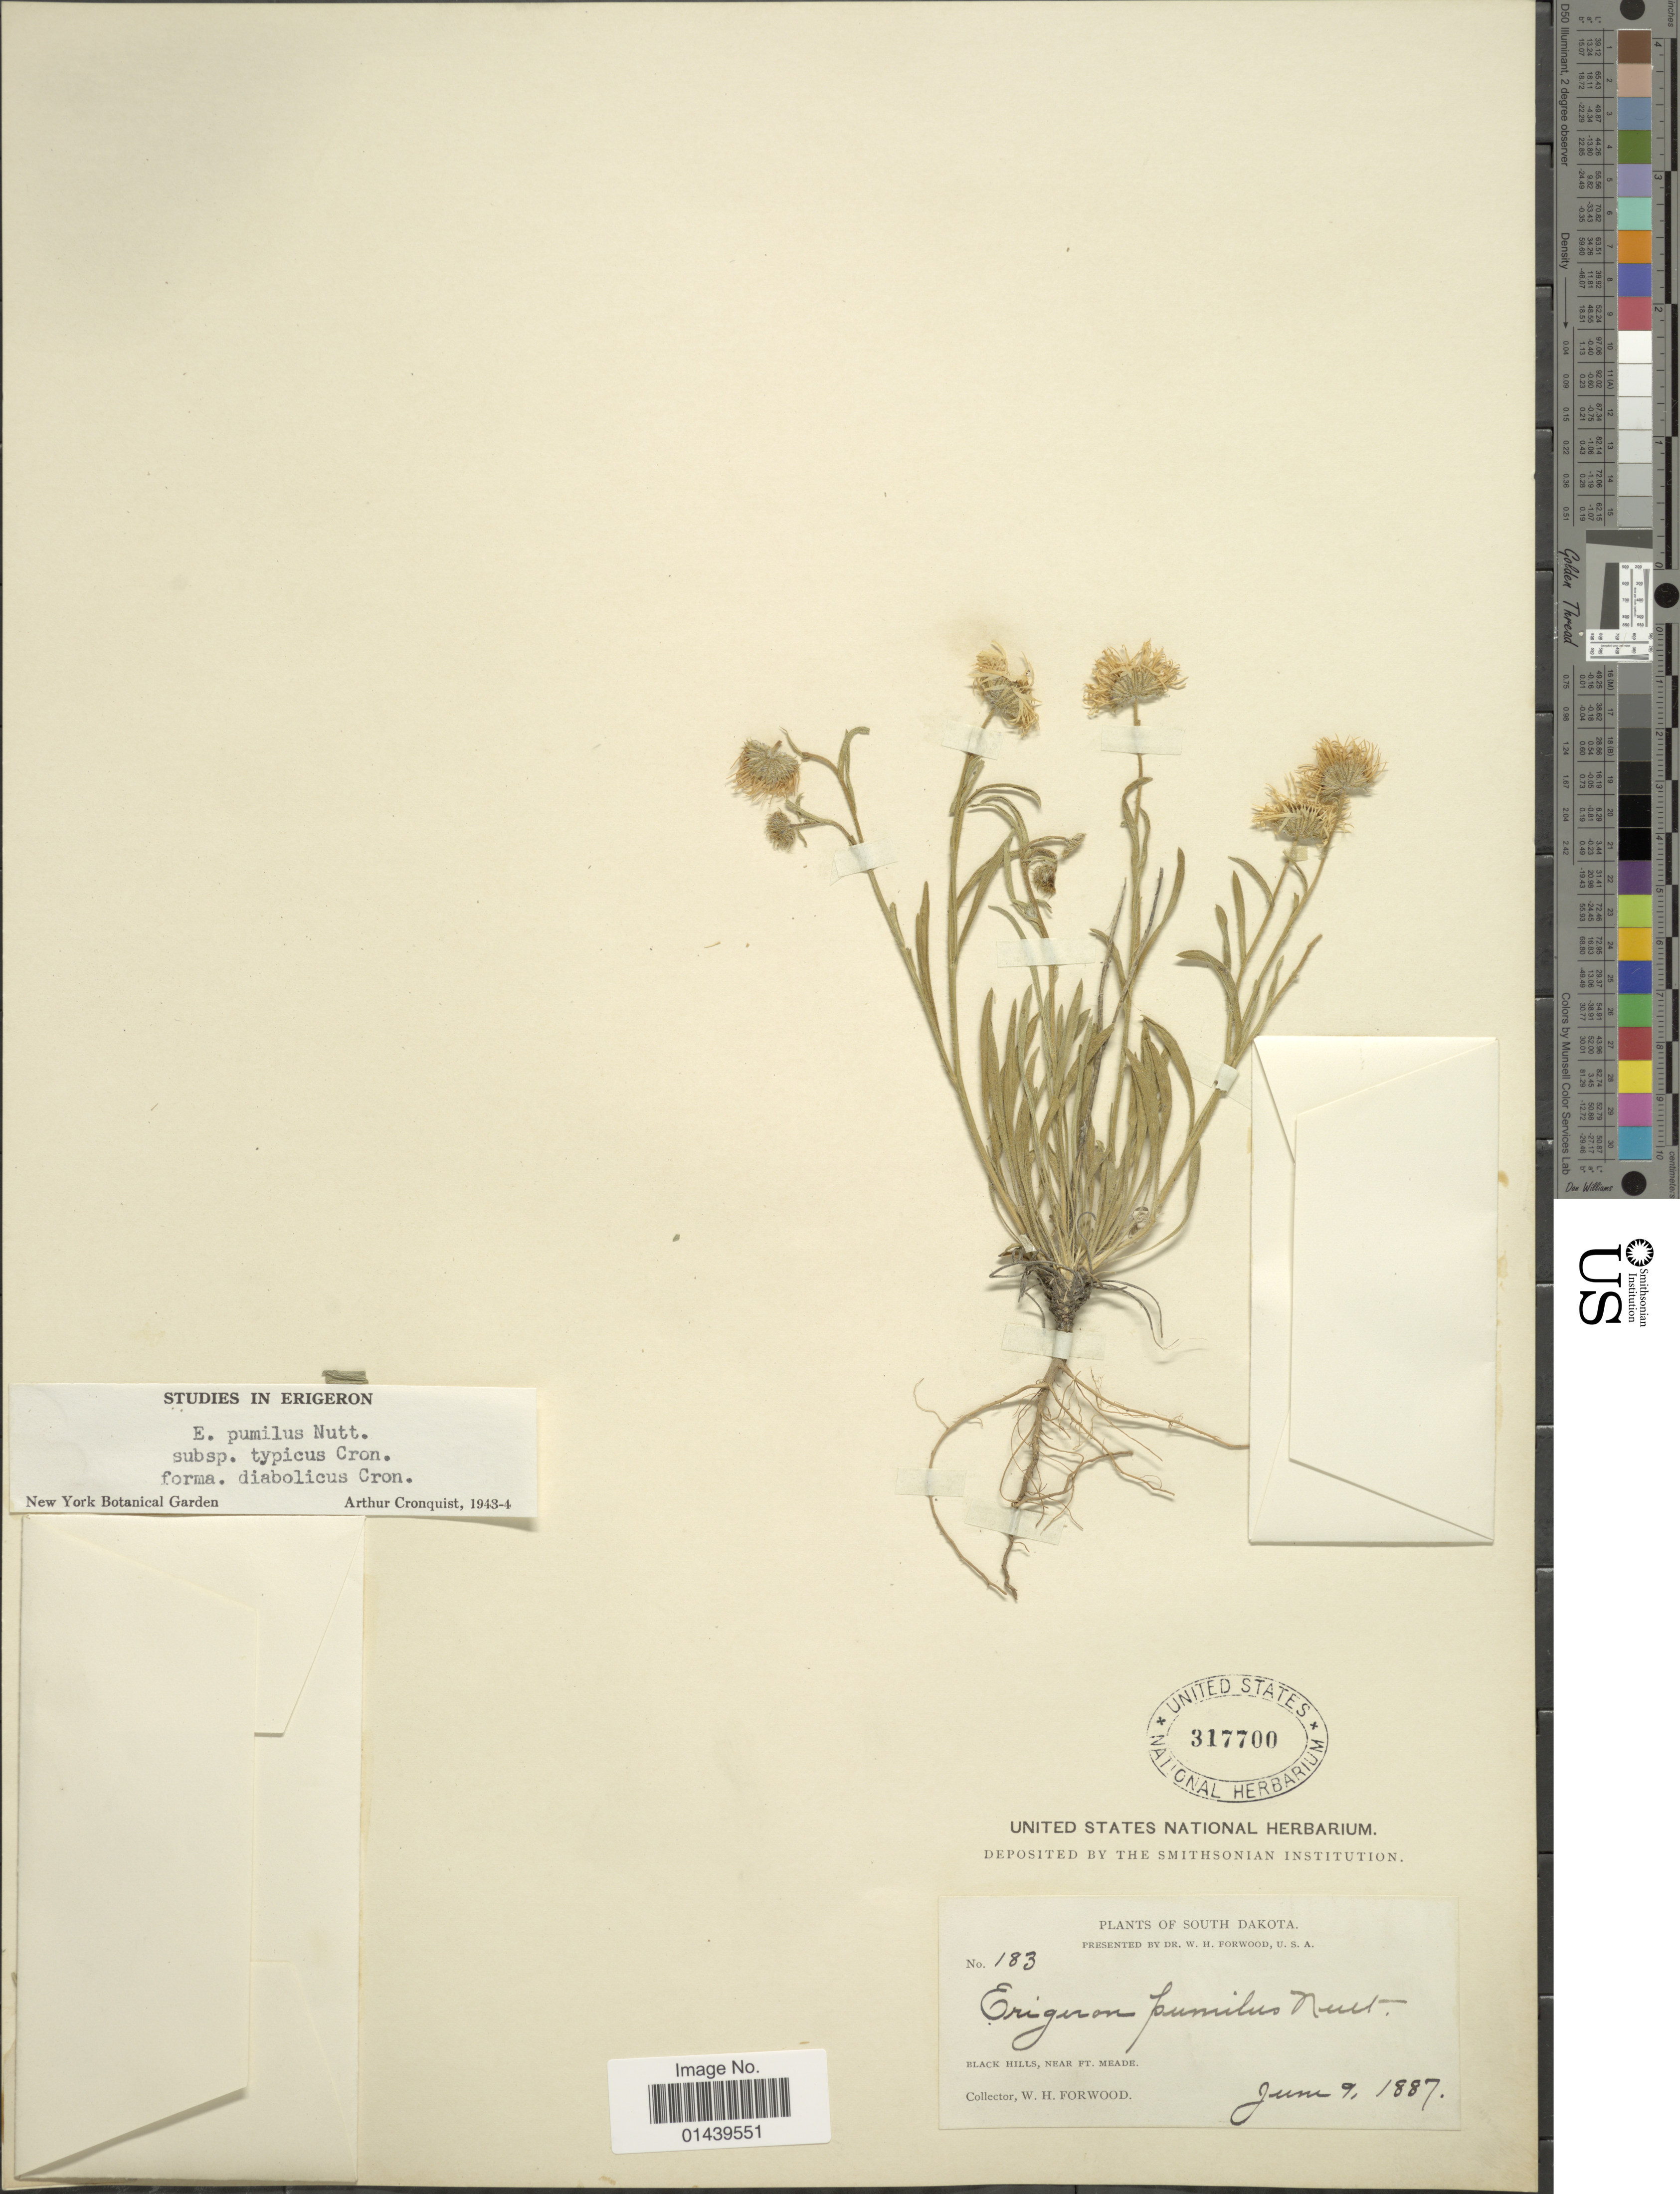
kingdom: Plantae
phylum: Tracheophyta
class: Magnoliopsida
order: Asterales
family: Asteraceae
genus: Erigeron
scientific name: Erigeron pumilus f. diabolicus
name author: Cronq.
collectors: W. Forwood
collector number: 183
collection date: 1887-06-09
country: United States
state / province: South Dakota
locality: Black Hills, near Ft. Meade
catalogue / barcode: US 317700